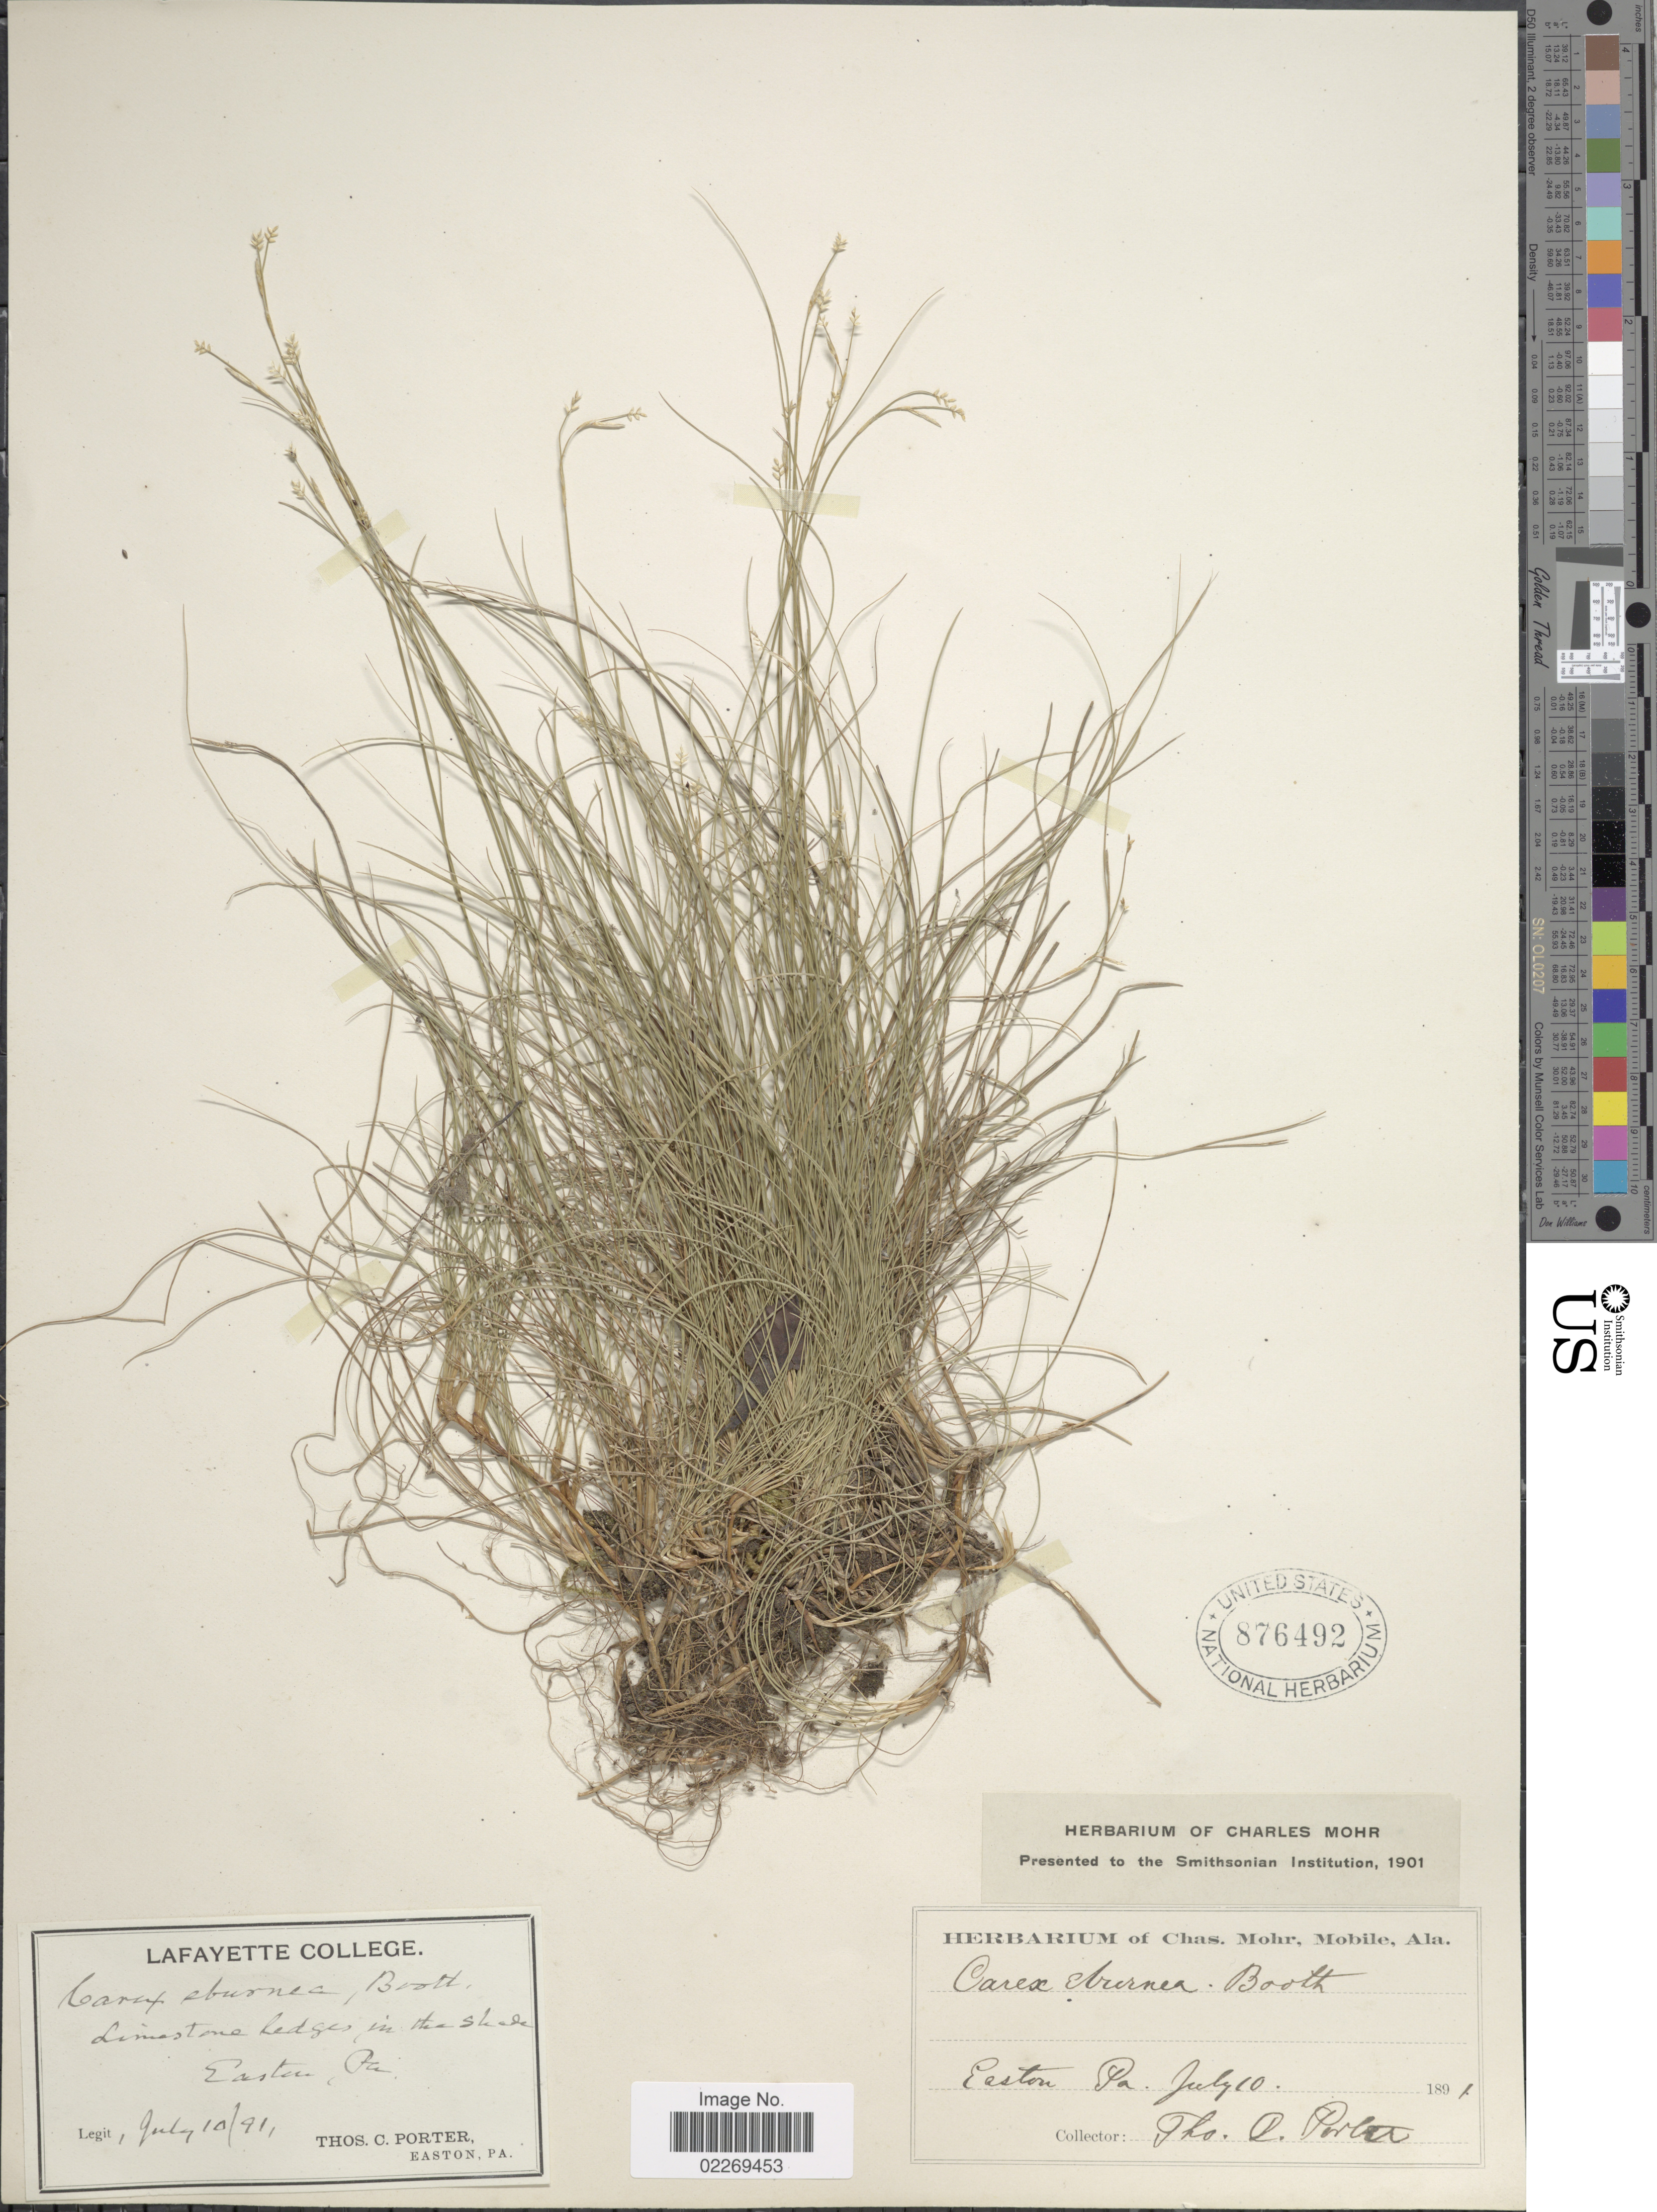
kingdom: Plantae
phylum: Tracheophyta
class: Liliopsida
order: Poales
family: Cyperaceae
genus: Carex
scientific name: Carex eburnea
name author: Boott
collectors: T. Porter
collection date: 1891-07-10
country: United States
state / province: Pennsylvania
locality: Limestone ledges, in the shade. Easton Pa.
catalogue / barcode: US 876492